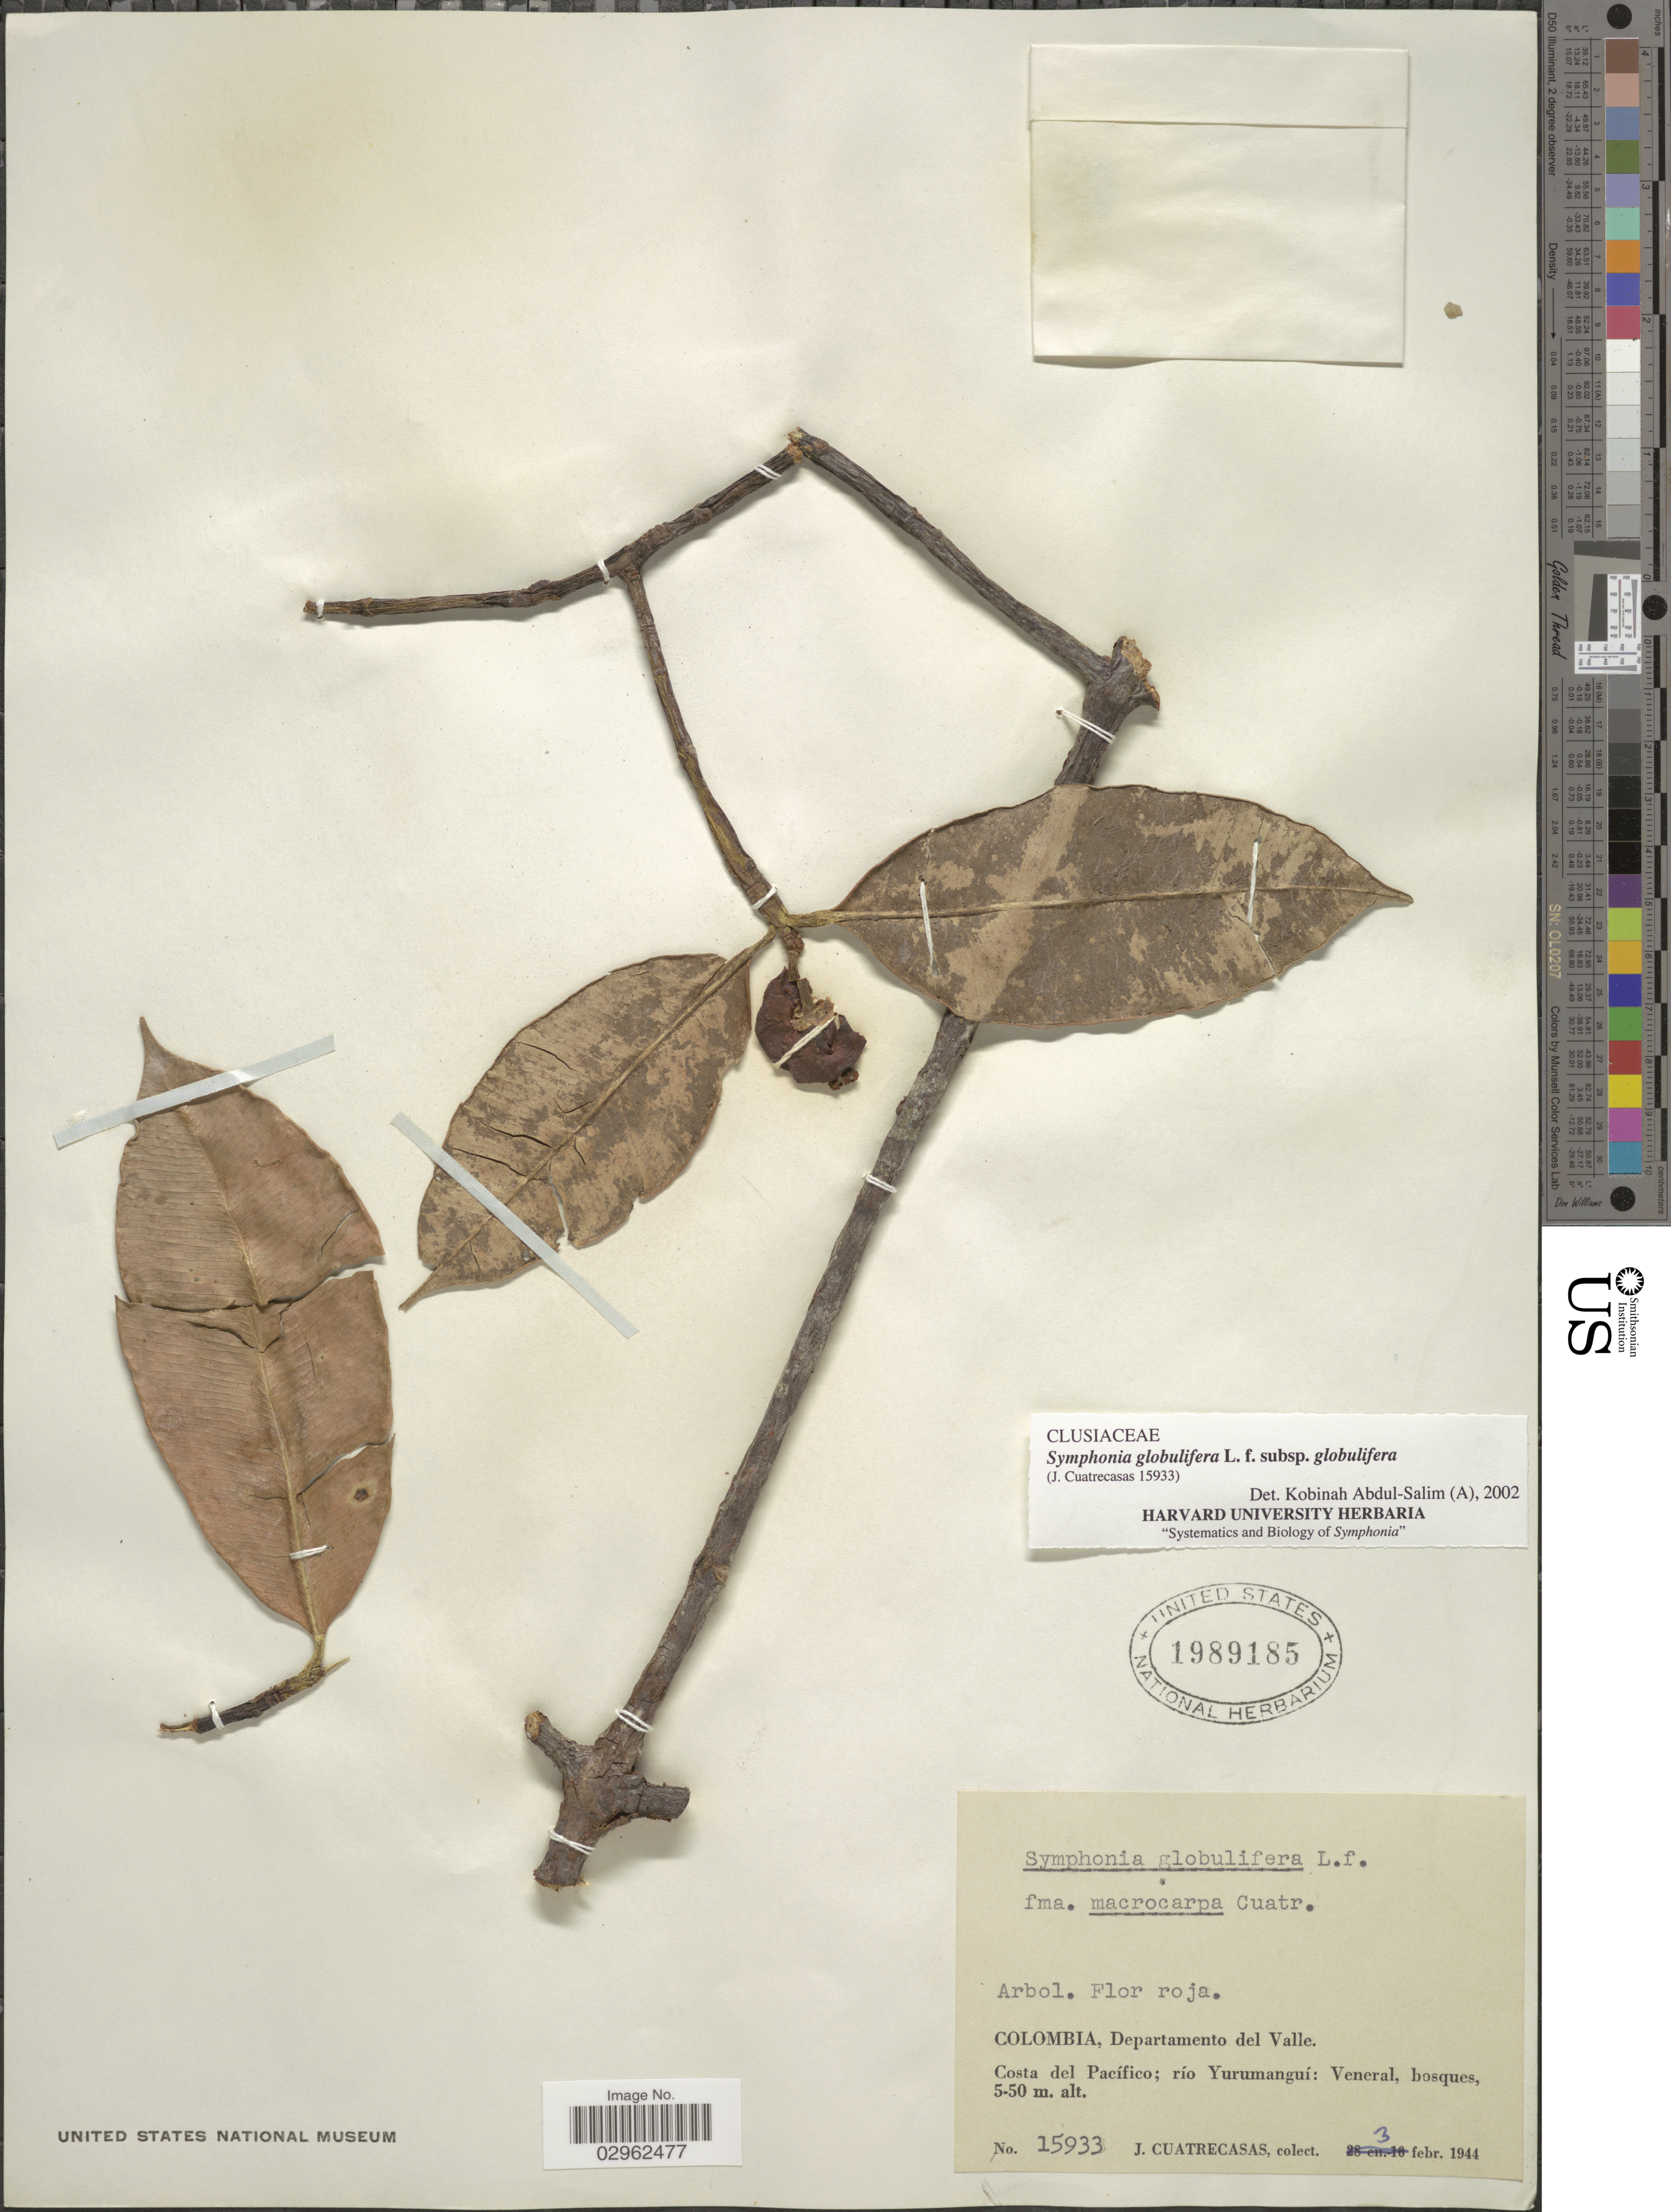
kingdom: Plantae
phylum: Tracheophyta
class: Magnoliopsida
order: Malpighiales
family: Clusiaceae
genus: Symphonia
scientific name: Symphonia globulifera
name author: L. f.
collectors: J. Cuatrecasas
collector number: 15933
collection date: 1944-02-03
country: Colombia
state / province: Valle del Cauca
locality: Departamento del Valle. Costa del Pacífico; río Yurumanguí: Veneral, bosques.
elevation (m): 5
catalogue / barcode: US 1989185